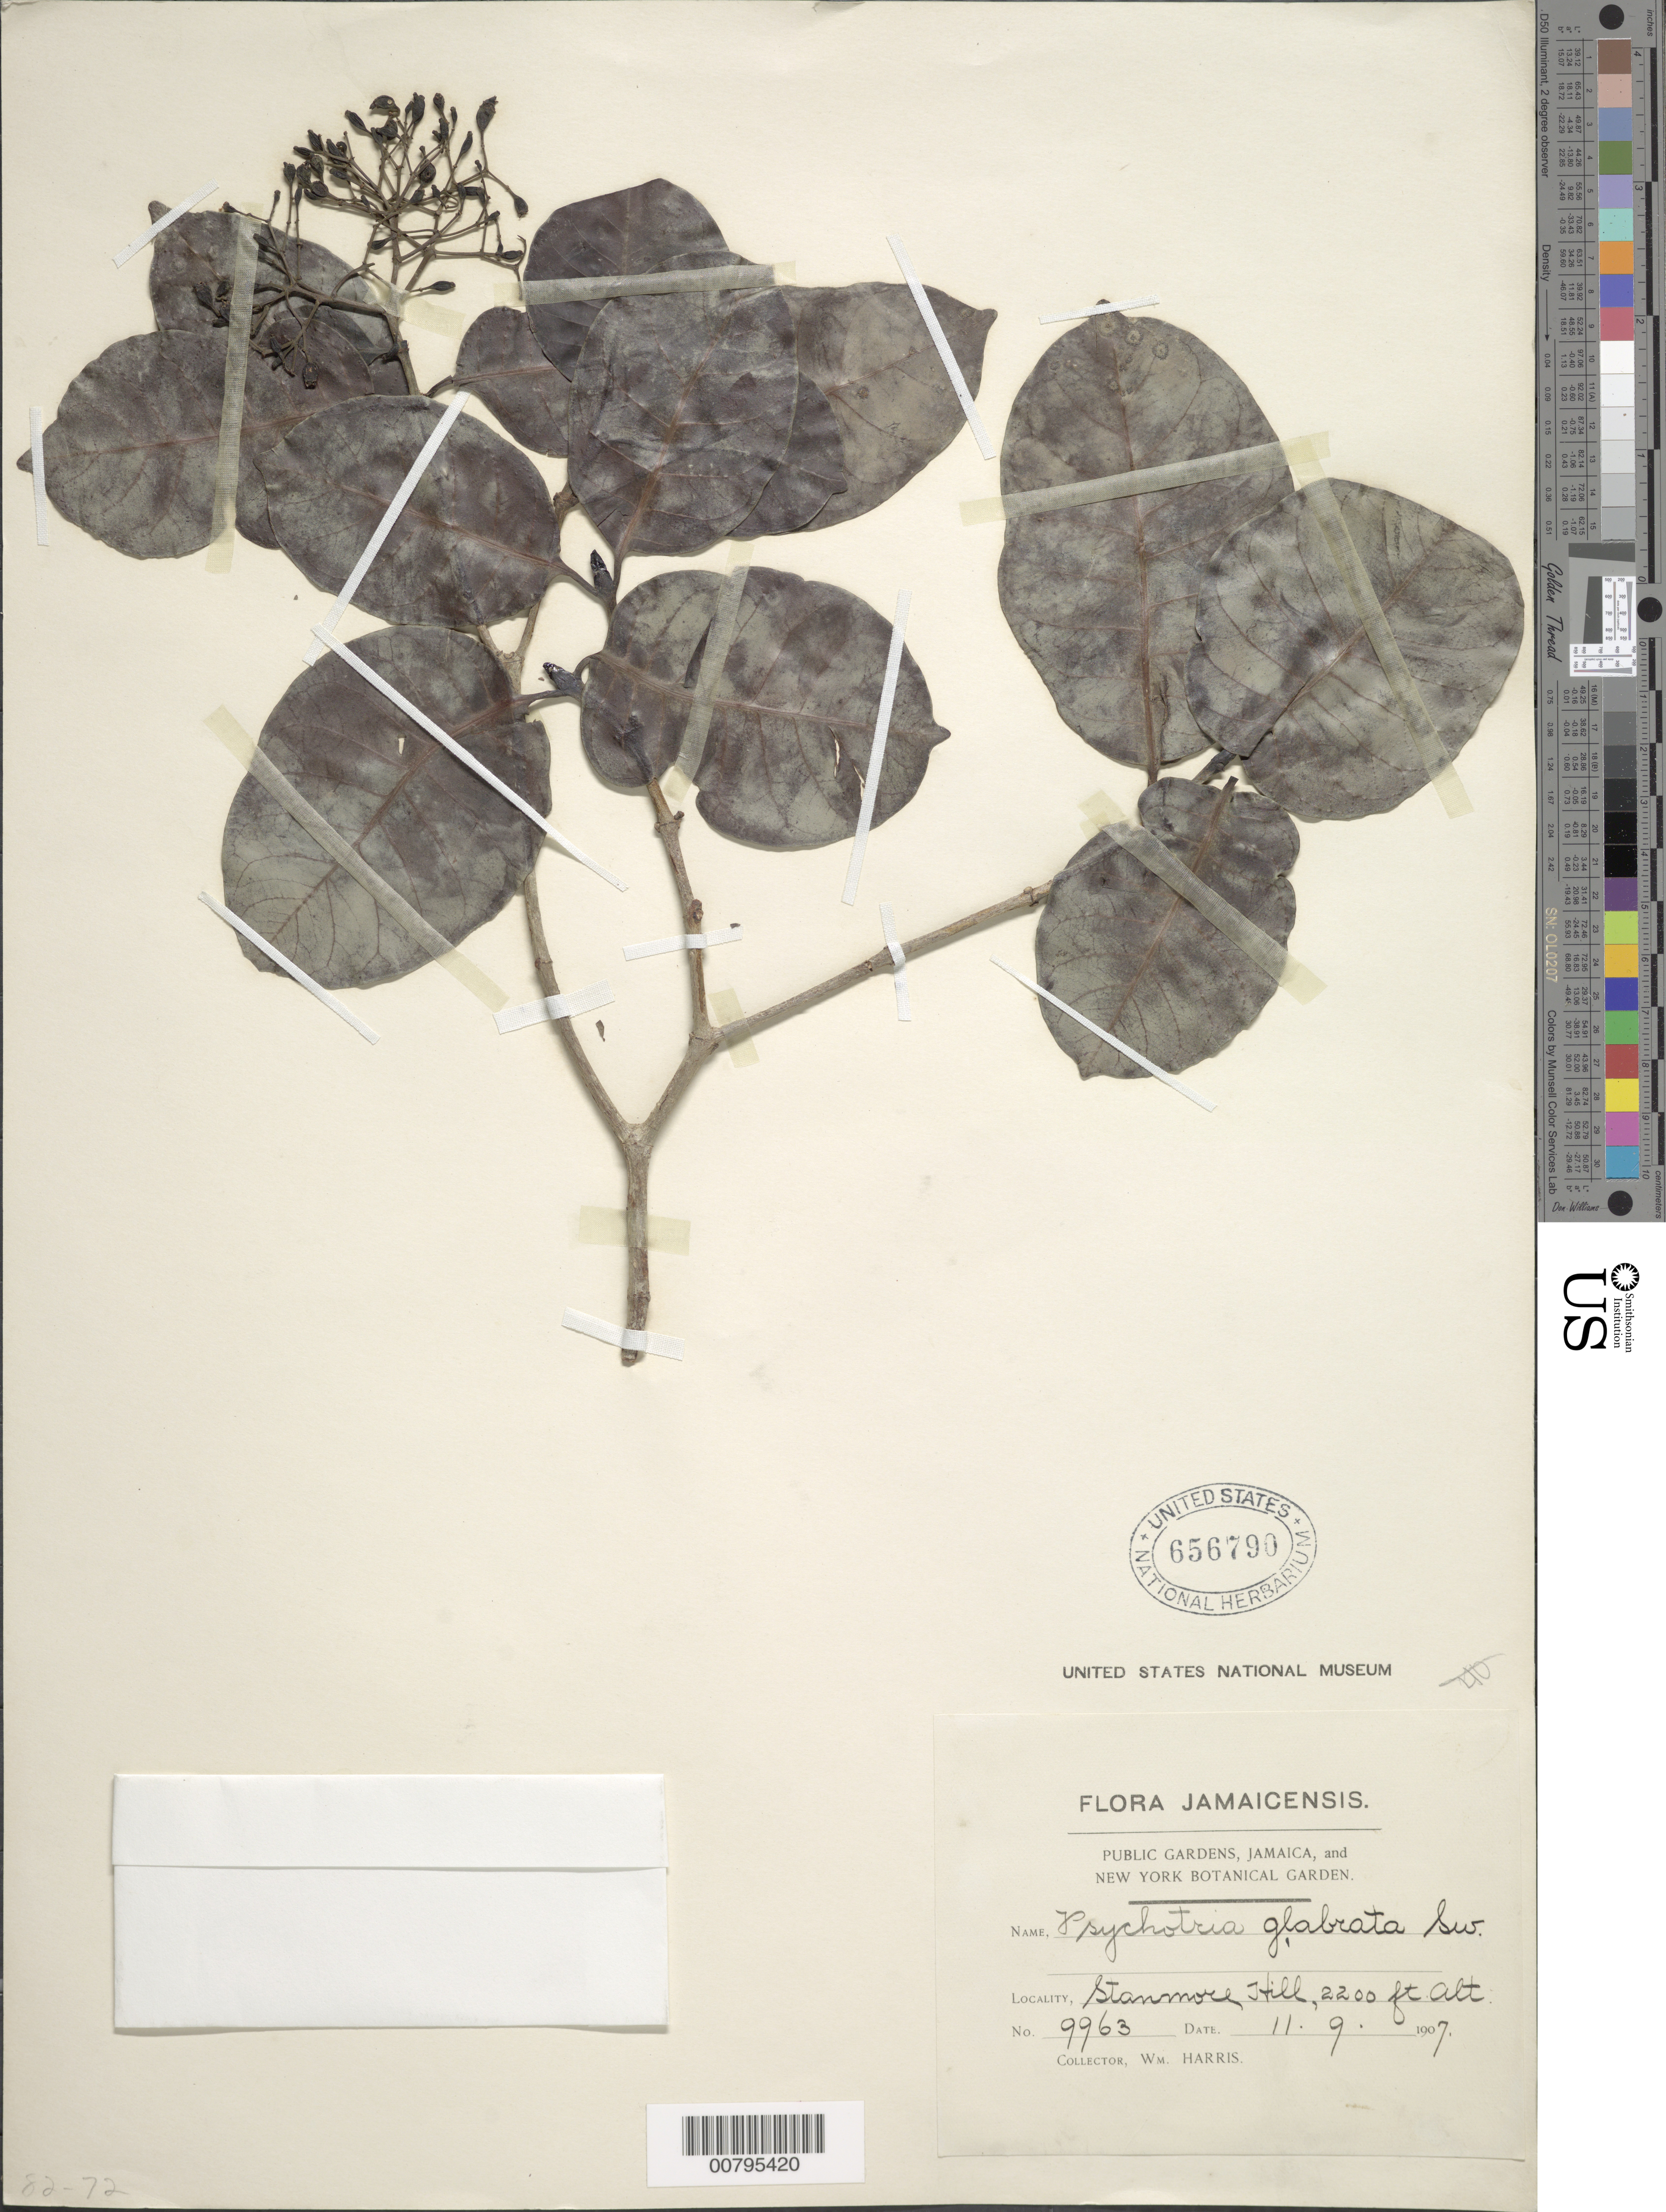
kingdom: Plantae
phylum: Tracheophyta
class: Magnoliopsida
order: Gentianales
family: Rubiaceae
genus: Psychotria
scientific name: Psychotria glabrata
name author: Sw.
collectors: W. H. Harris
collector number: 9963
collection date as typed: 11 Sep 1907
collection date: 1907-09-11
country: Jamaica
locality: Stanmore Hill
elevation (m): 671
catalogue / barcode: US 656790